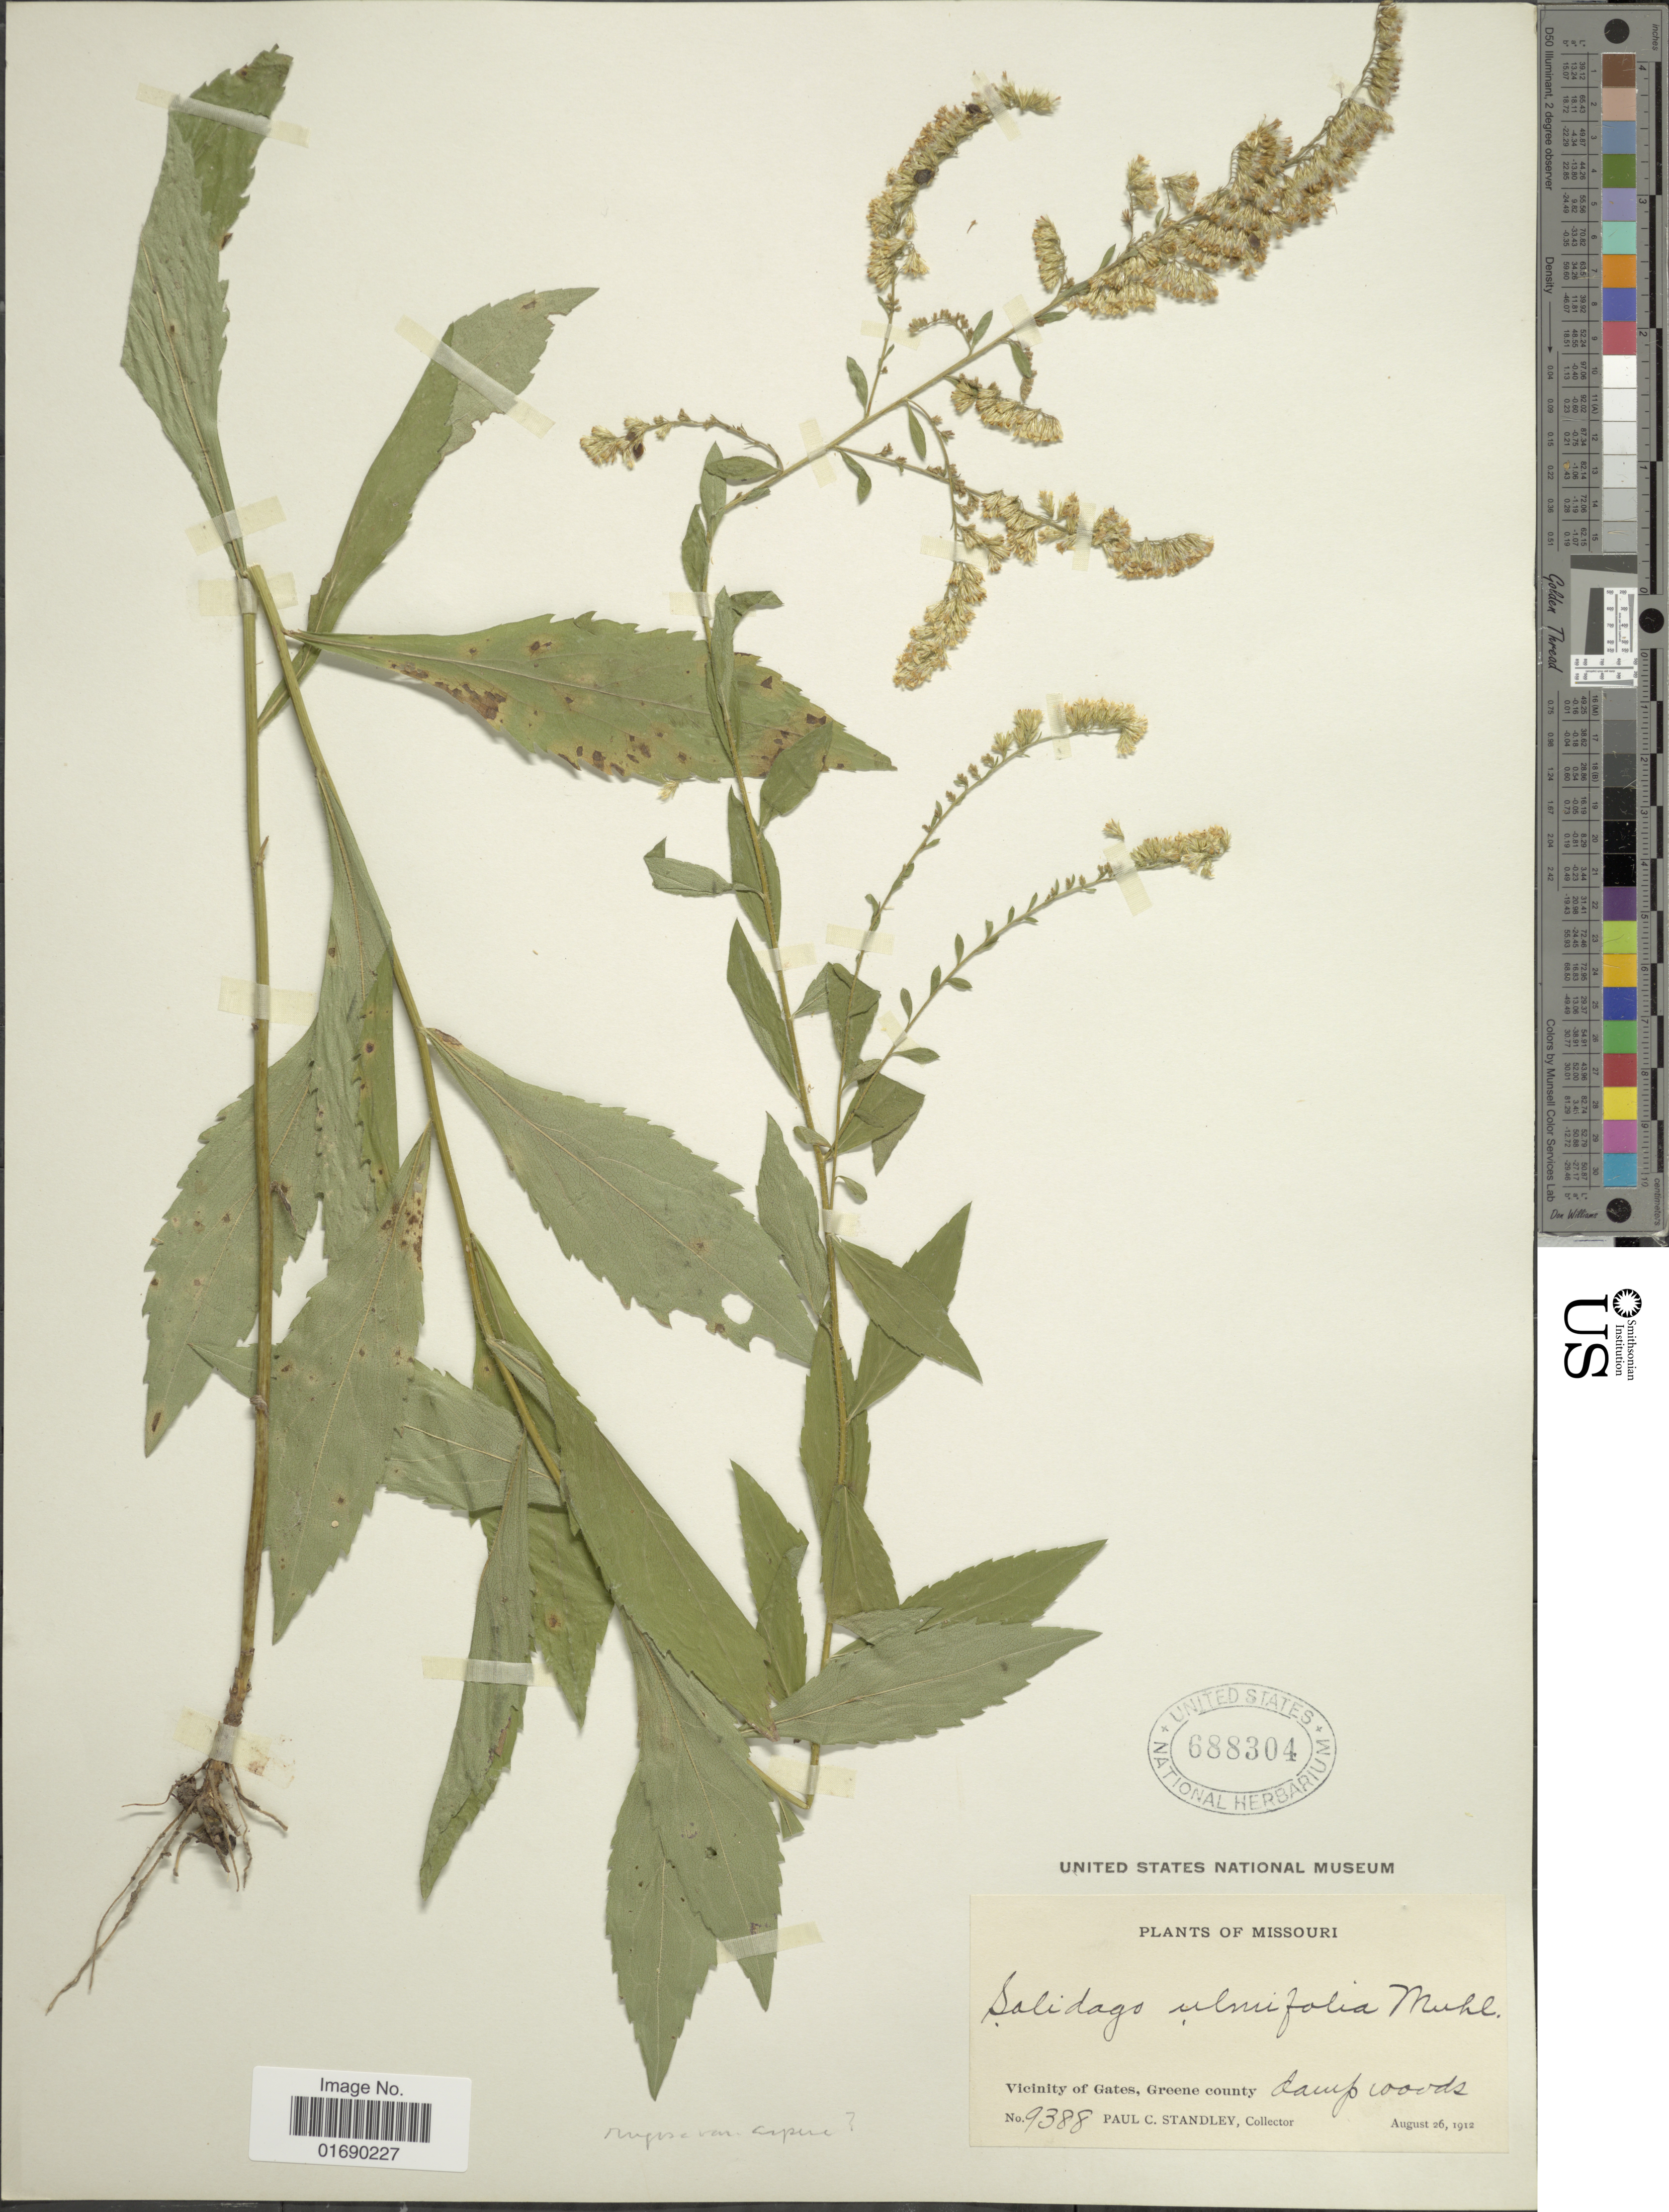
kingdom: Plantae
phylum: Tracheophyta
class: Magnoliopsida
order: Asterales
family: Asteraceae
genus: Solidago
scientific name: Solidago rugosa var. aspera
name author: (Aiton) Cronq.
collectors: P. C. Standley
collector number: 9388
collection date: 1912-08-26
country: United States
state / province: Missouri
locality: Vicinity of Gates, Green County damp woods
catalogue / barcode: US 688304